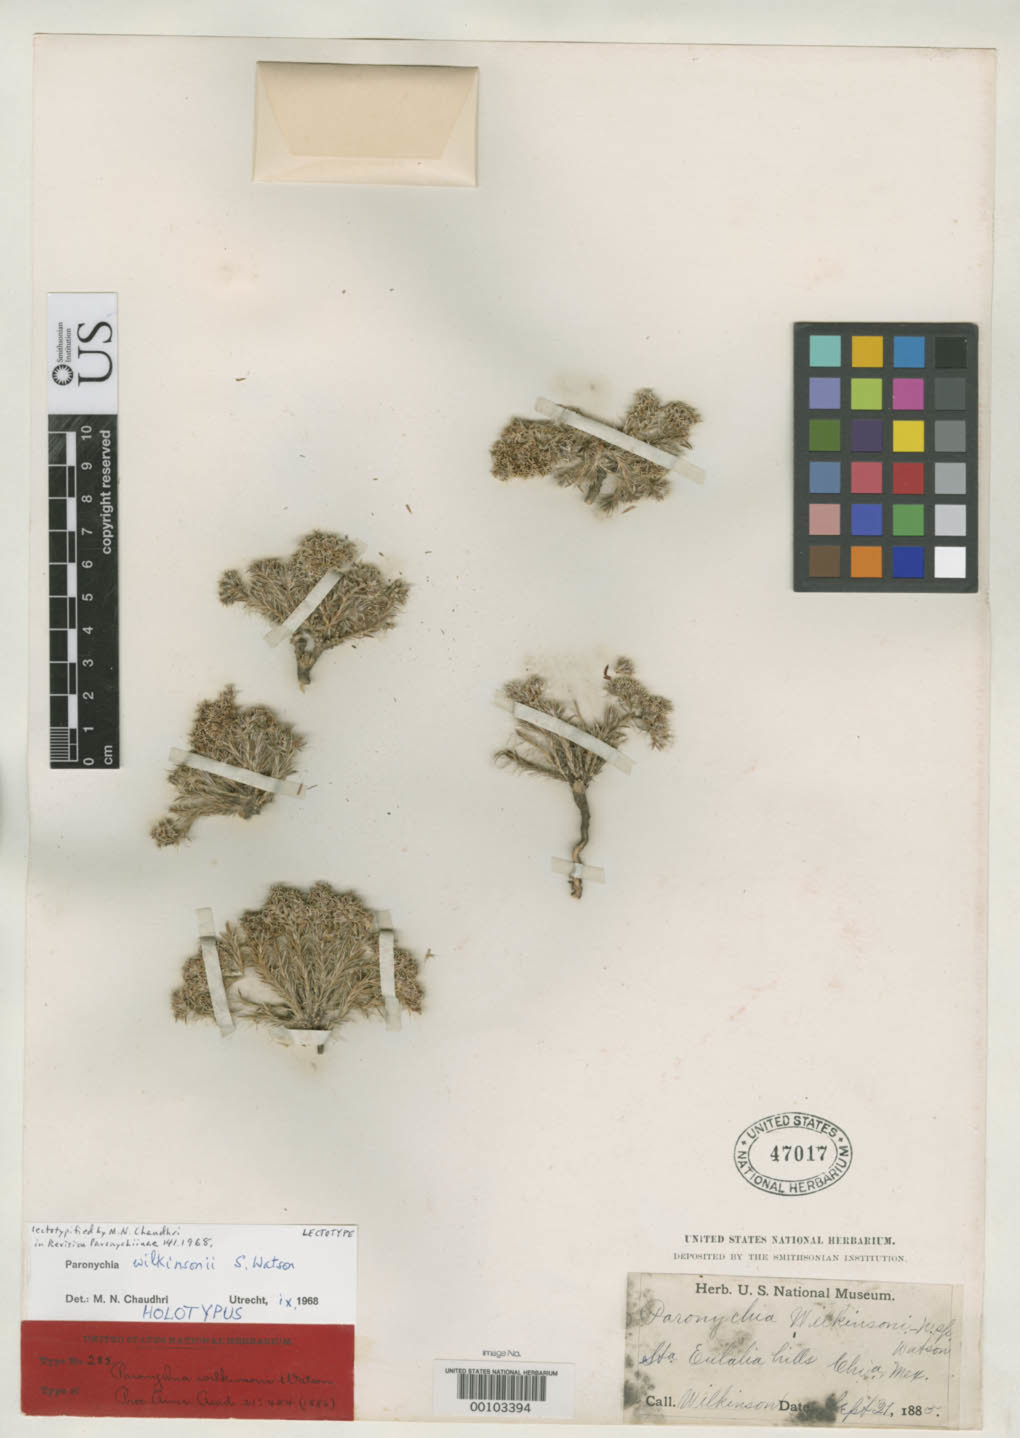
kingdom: Plantae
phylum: Tracheophyta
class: Magnoliopsida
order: Caryophyllales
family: Caryophyllaceae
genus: Paronychia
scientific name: Paronychia wilkinsonii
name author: S. Watson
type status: Lectotype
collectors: E. Wilkinson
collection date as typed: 21 Sep 1885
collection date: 1885-09-21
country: Mexico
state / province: Chihuahua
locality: Santa Eulalia Hills.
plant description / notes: Specimen annotated by M.N. Chaudhri (1968) as "HOLOTYPUS".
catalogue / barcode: US 47017